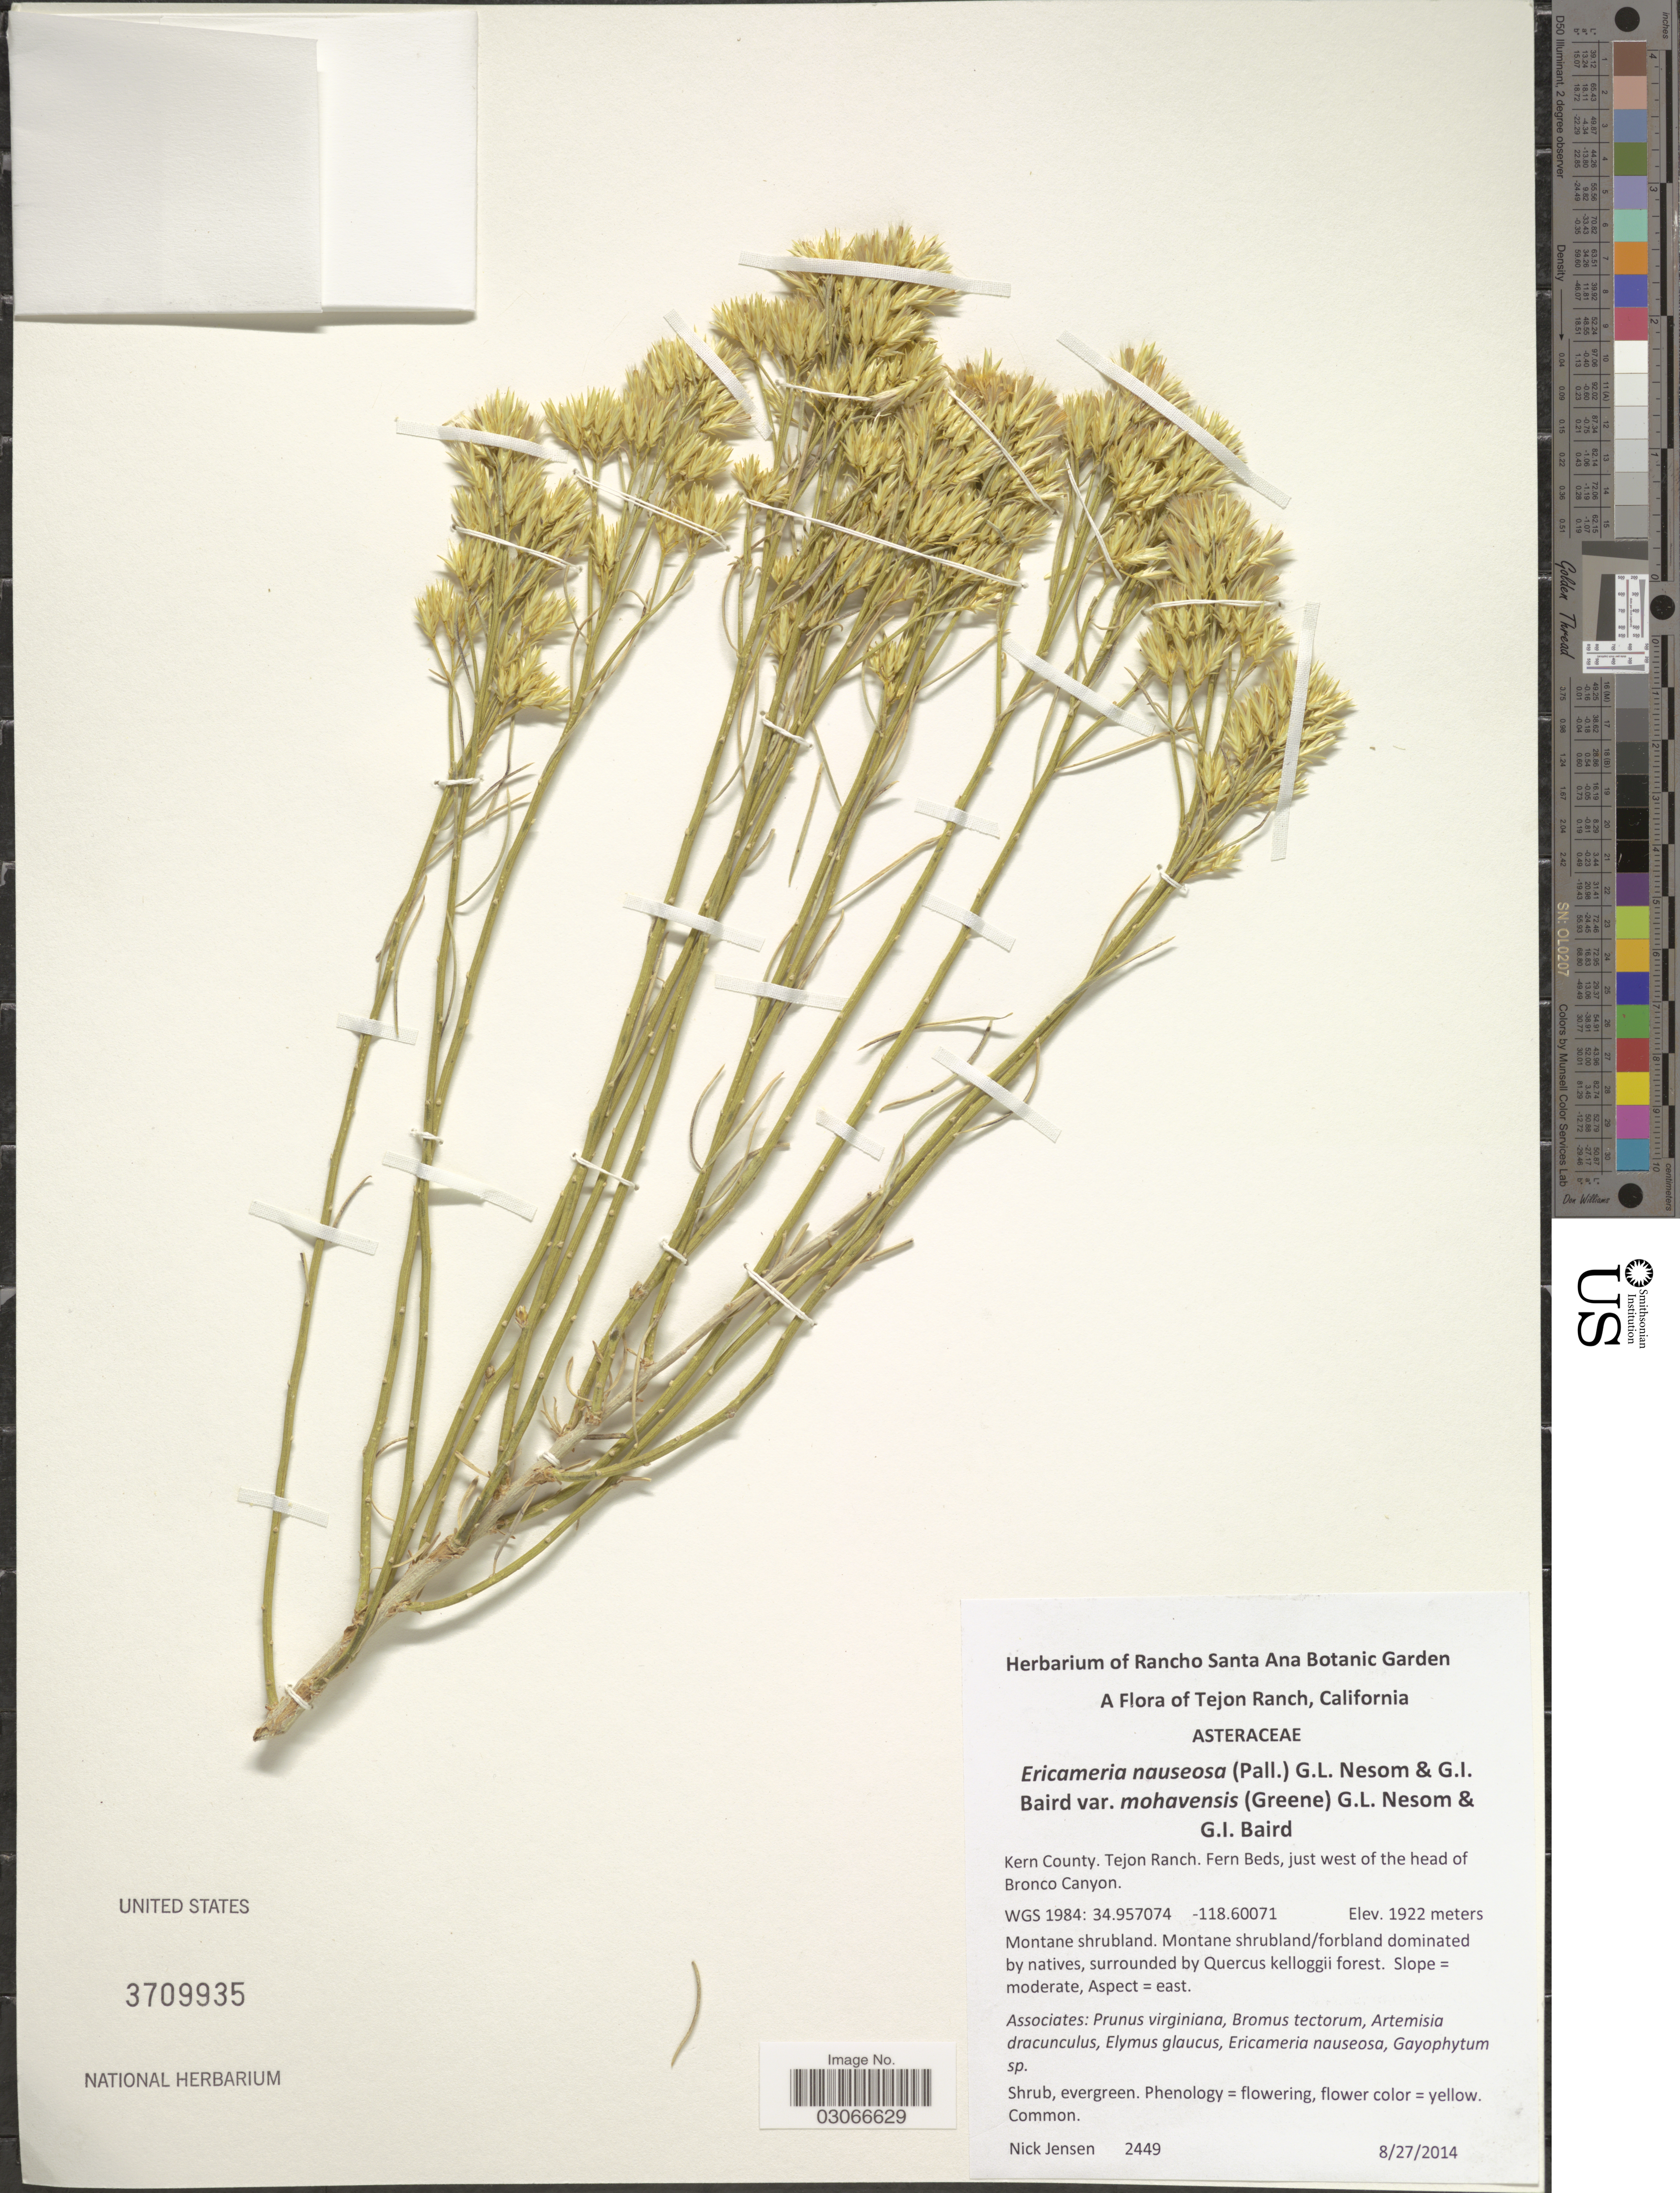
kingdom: Plantae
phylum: Tracheophyta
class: Magnoliopsida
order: Asterales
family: Asteraceae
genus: Ericameria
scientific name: Ericameria nauseosa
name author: (Pall. ex Pursh) G.L. Nesom & G.I. Baird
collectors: N. Jensen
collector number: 2449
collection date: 2014-08-27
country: United States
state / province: California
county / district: Kern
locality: Tejon Ranch. Kern County. Fern beds, just west of the head of Bronco Canyon.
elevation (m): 1922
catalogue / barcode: US 3709935